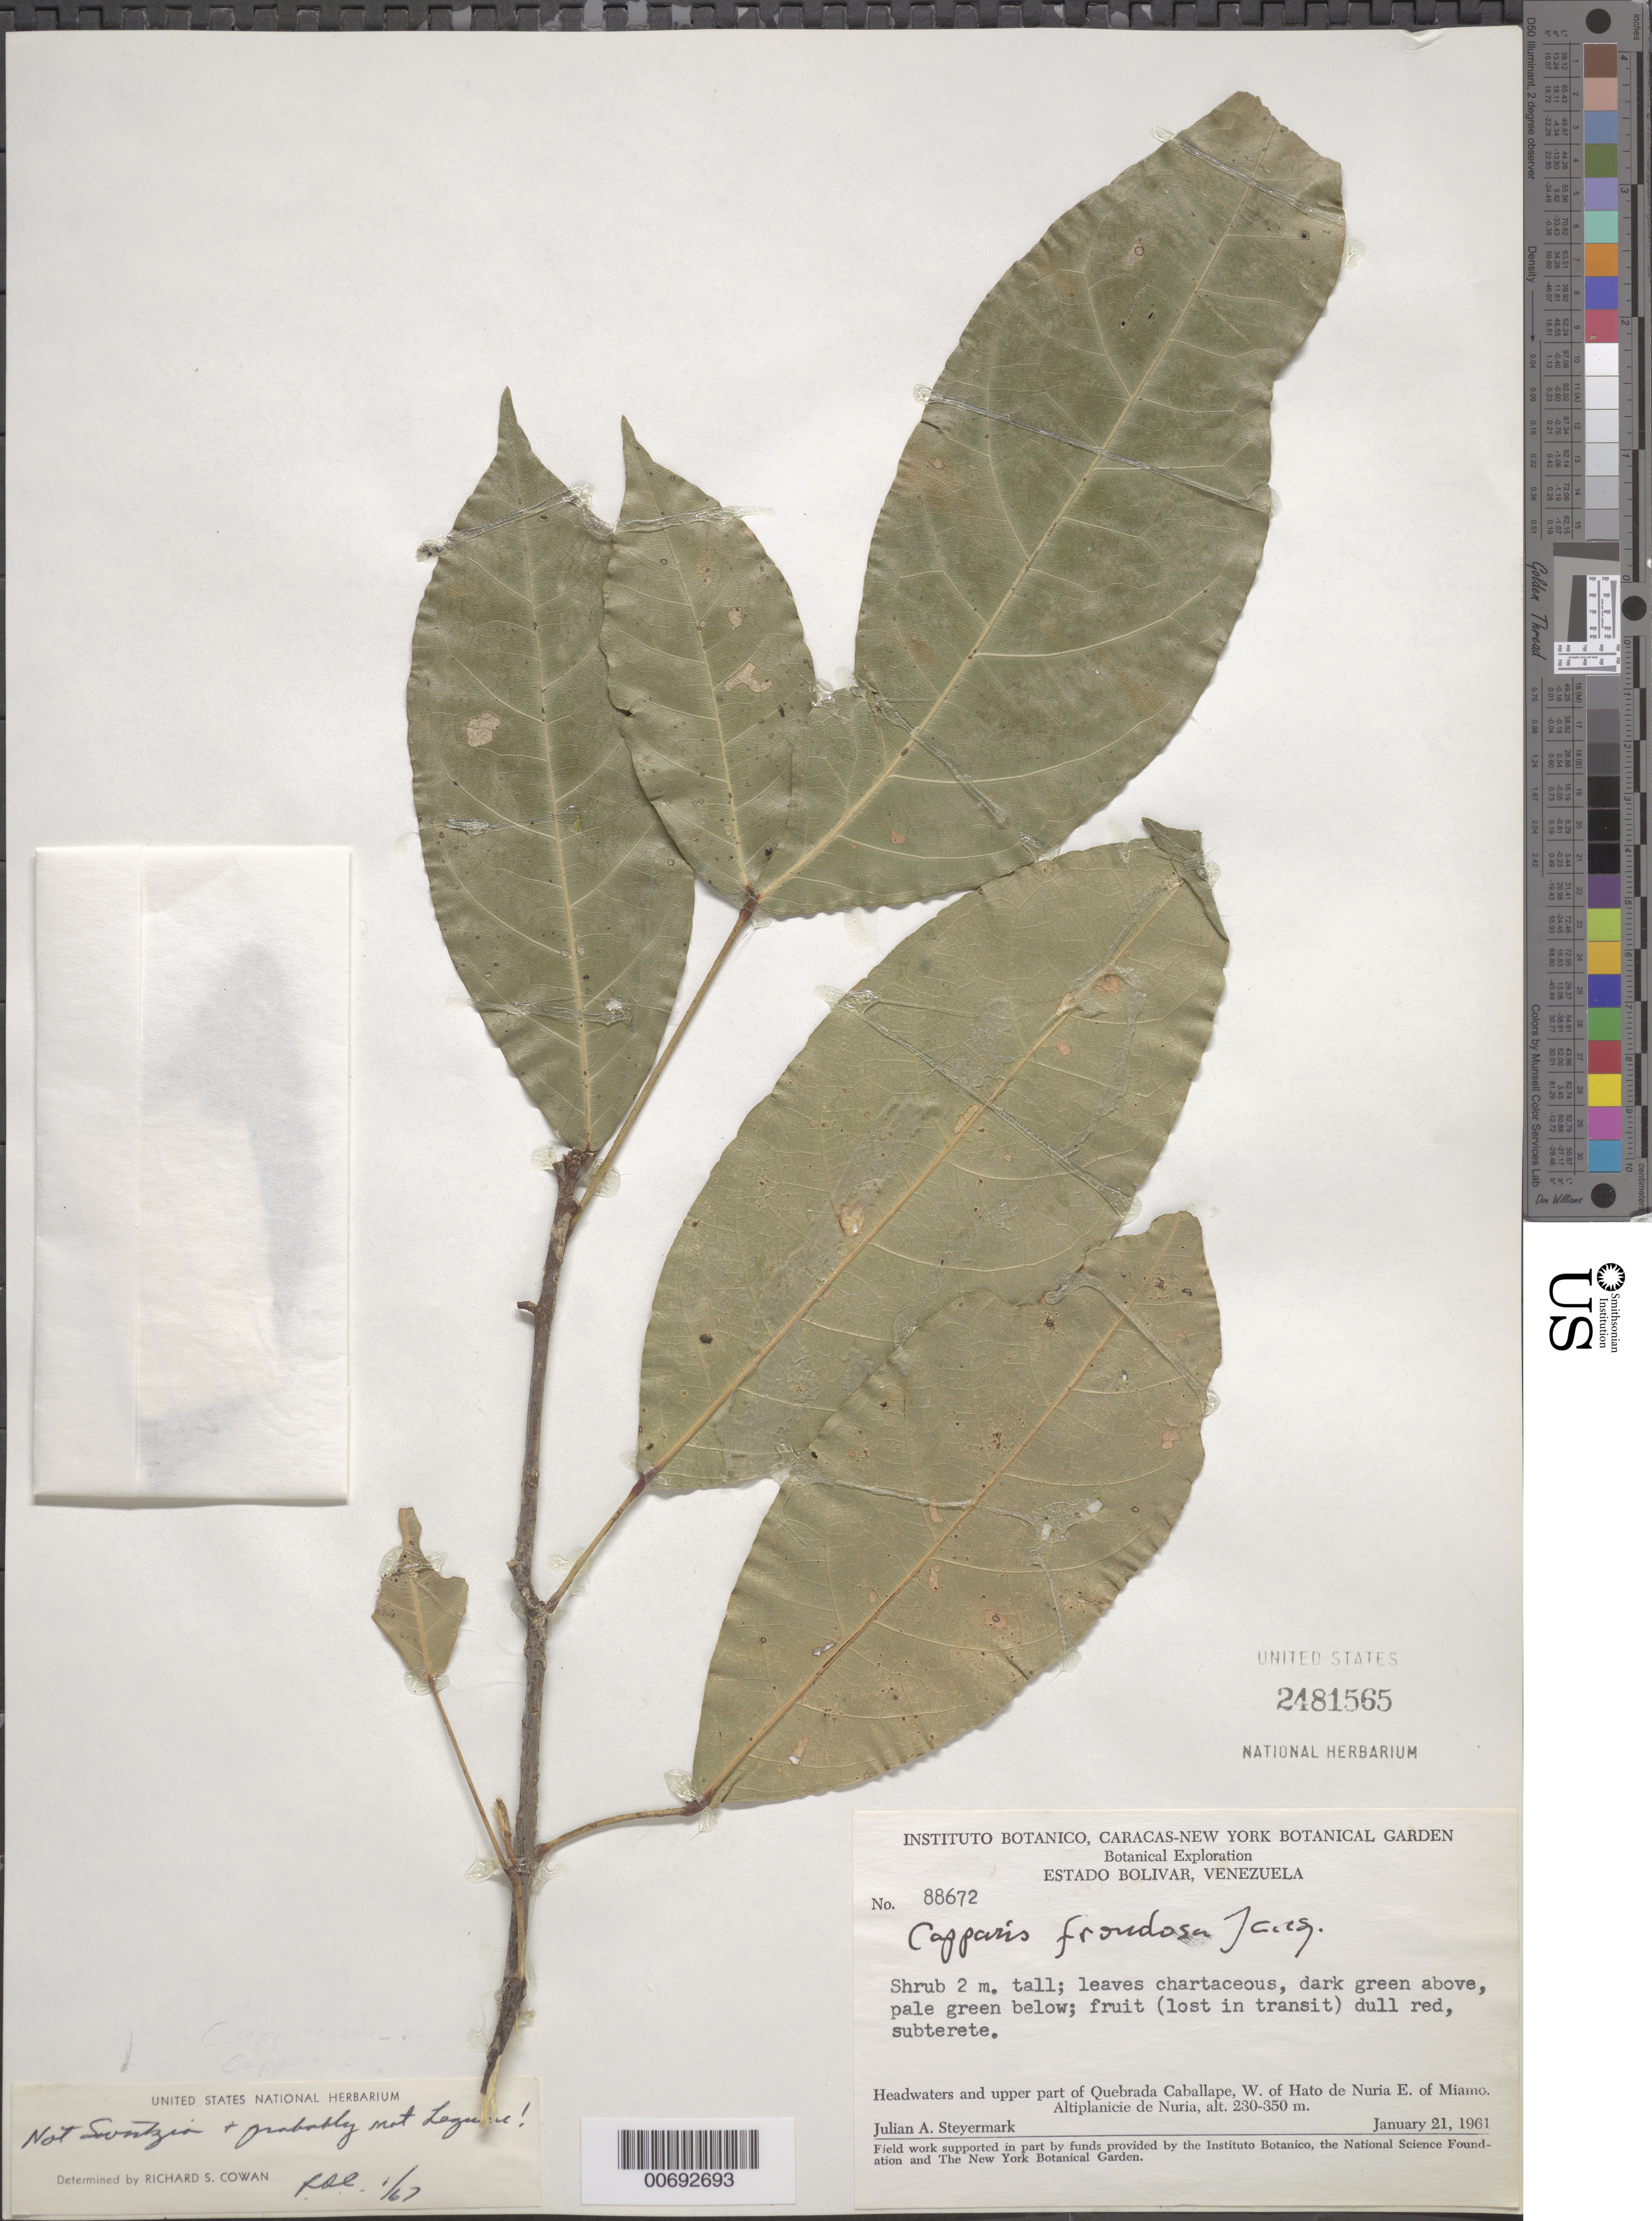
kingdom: Plantae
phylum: Tracheophyta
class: Magnoliopsida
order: Brassicales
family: Capparaceae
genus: Capparis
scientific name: Capparis frondosa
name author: Jacq.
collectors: J. Steyermark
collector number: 88672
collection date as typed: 21-Jan-61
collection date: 1961-01-21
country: Venezuela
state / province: Bolívar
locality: Quebrada Caballape, W of Hato de Nuria, E of Miamo, Altiplanicie de Nuria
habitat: Headwaters and upper part of quebrada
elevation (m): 230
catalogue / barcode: US 2481565